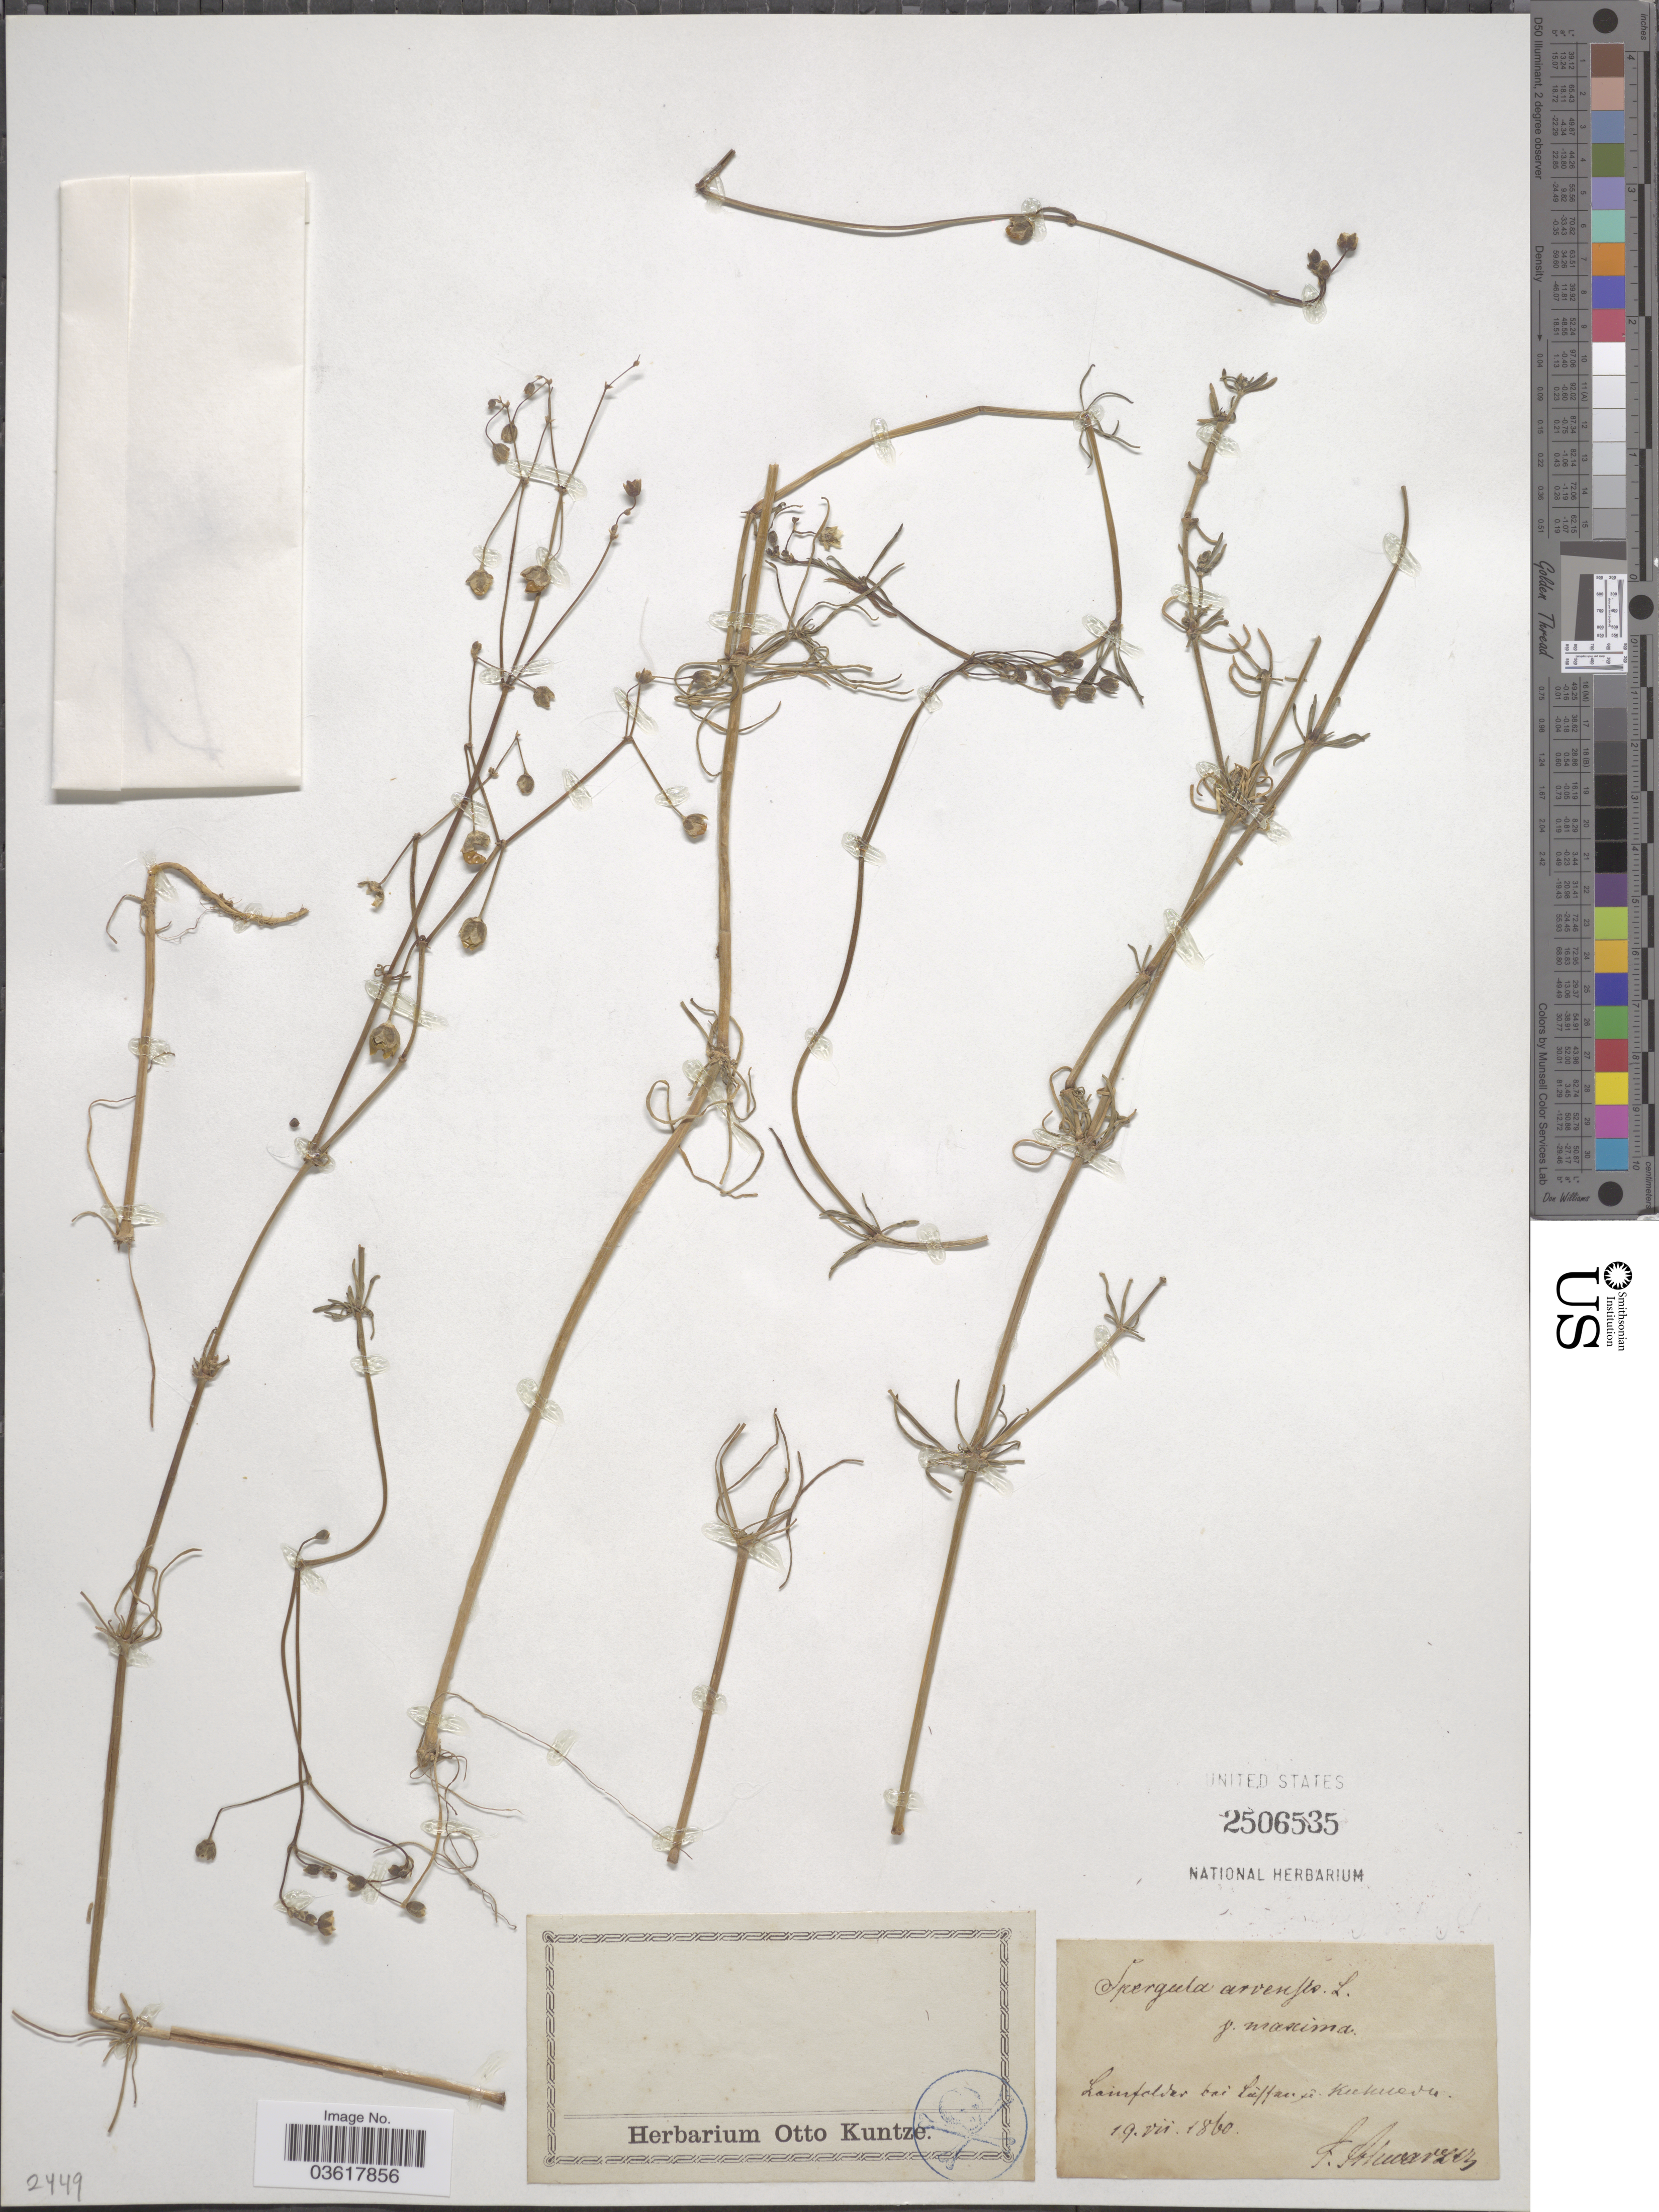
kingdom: Plantae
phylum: Tracheophyta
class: Magnoliopsida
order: Caryophyllales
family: Caryophyllaceae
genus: Spergula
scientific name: Spergula arvensis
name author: L.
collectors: F. Schwarzer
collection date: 1860-07-19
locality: [illegible text] bei [illegible text]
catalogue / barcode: US 2506535